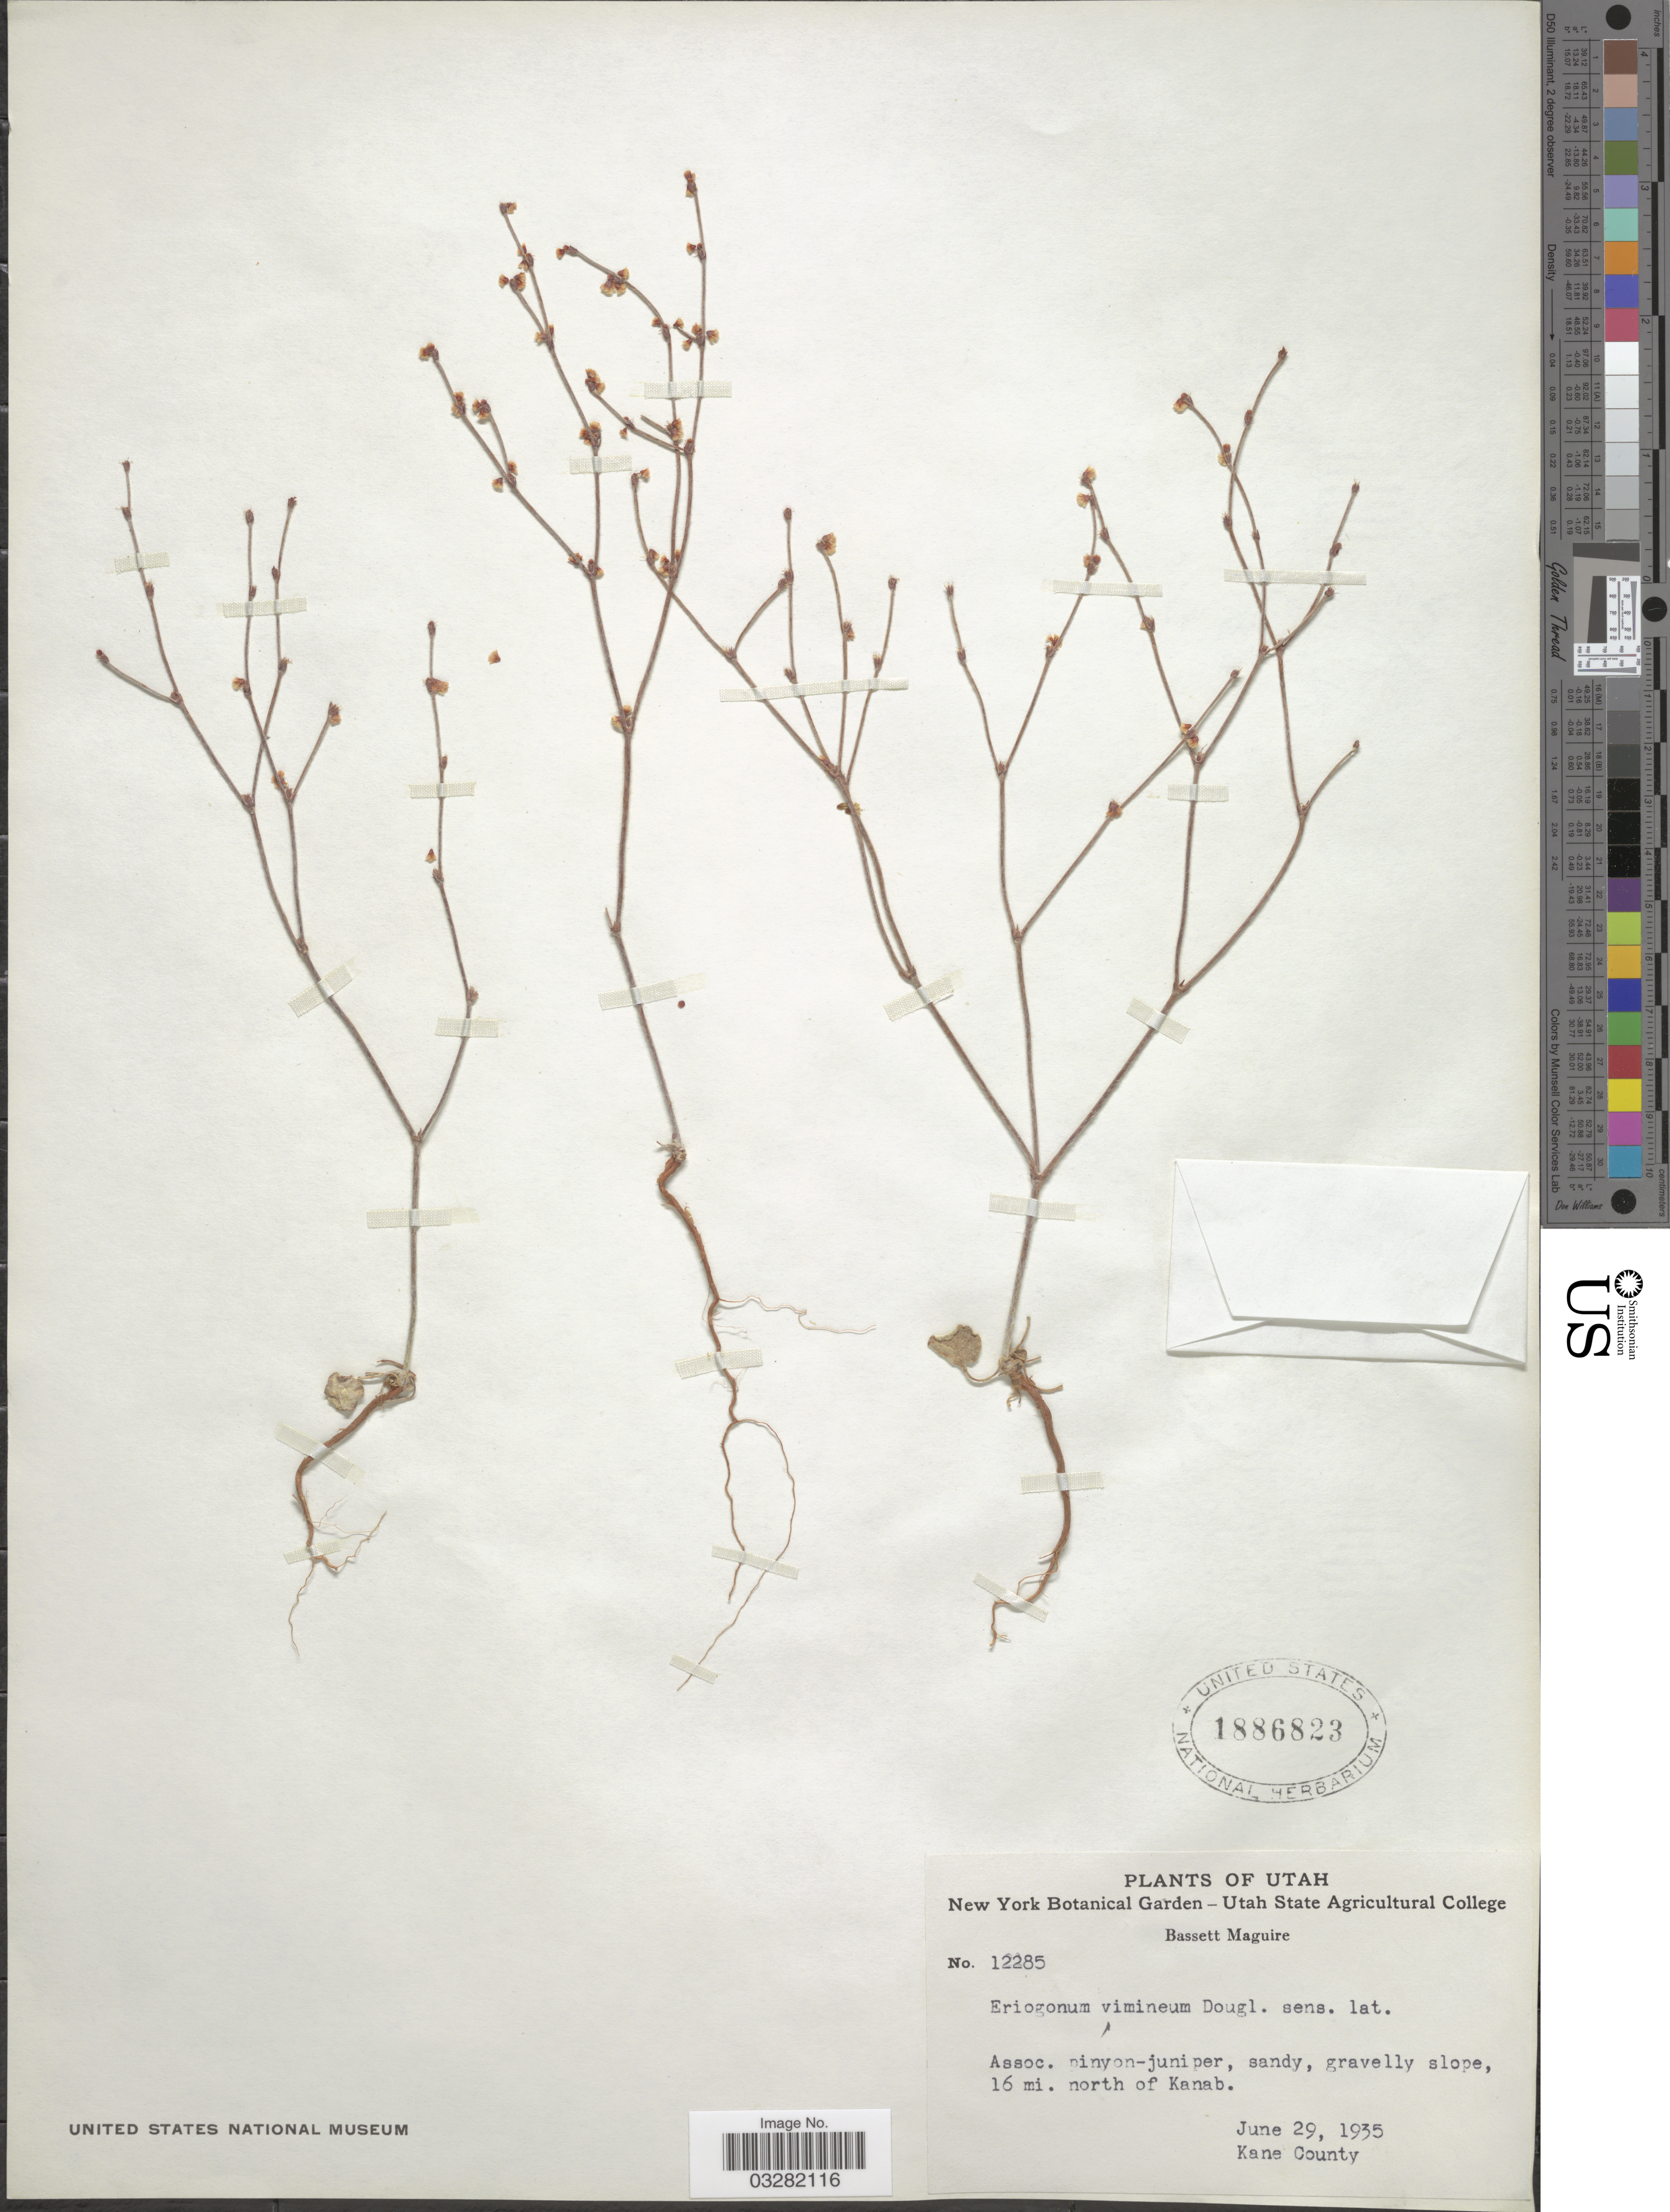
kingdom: Plantae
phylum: Tracheophyta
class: Magnoliopsida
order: Caryophyllales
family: Polygonaceae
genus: Eriogonum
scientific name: Eriogonum vimineum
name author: Douglas ex Benth.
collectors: B. Maguire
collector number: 12285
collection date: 1935-06-29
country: United States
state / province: Utah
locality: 16 mi. north of Kanab. Kane County.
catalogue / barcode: US 1886823